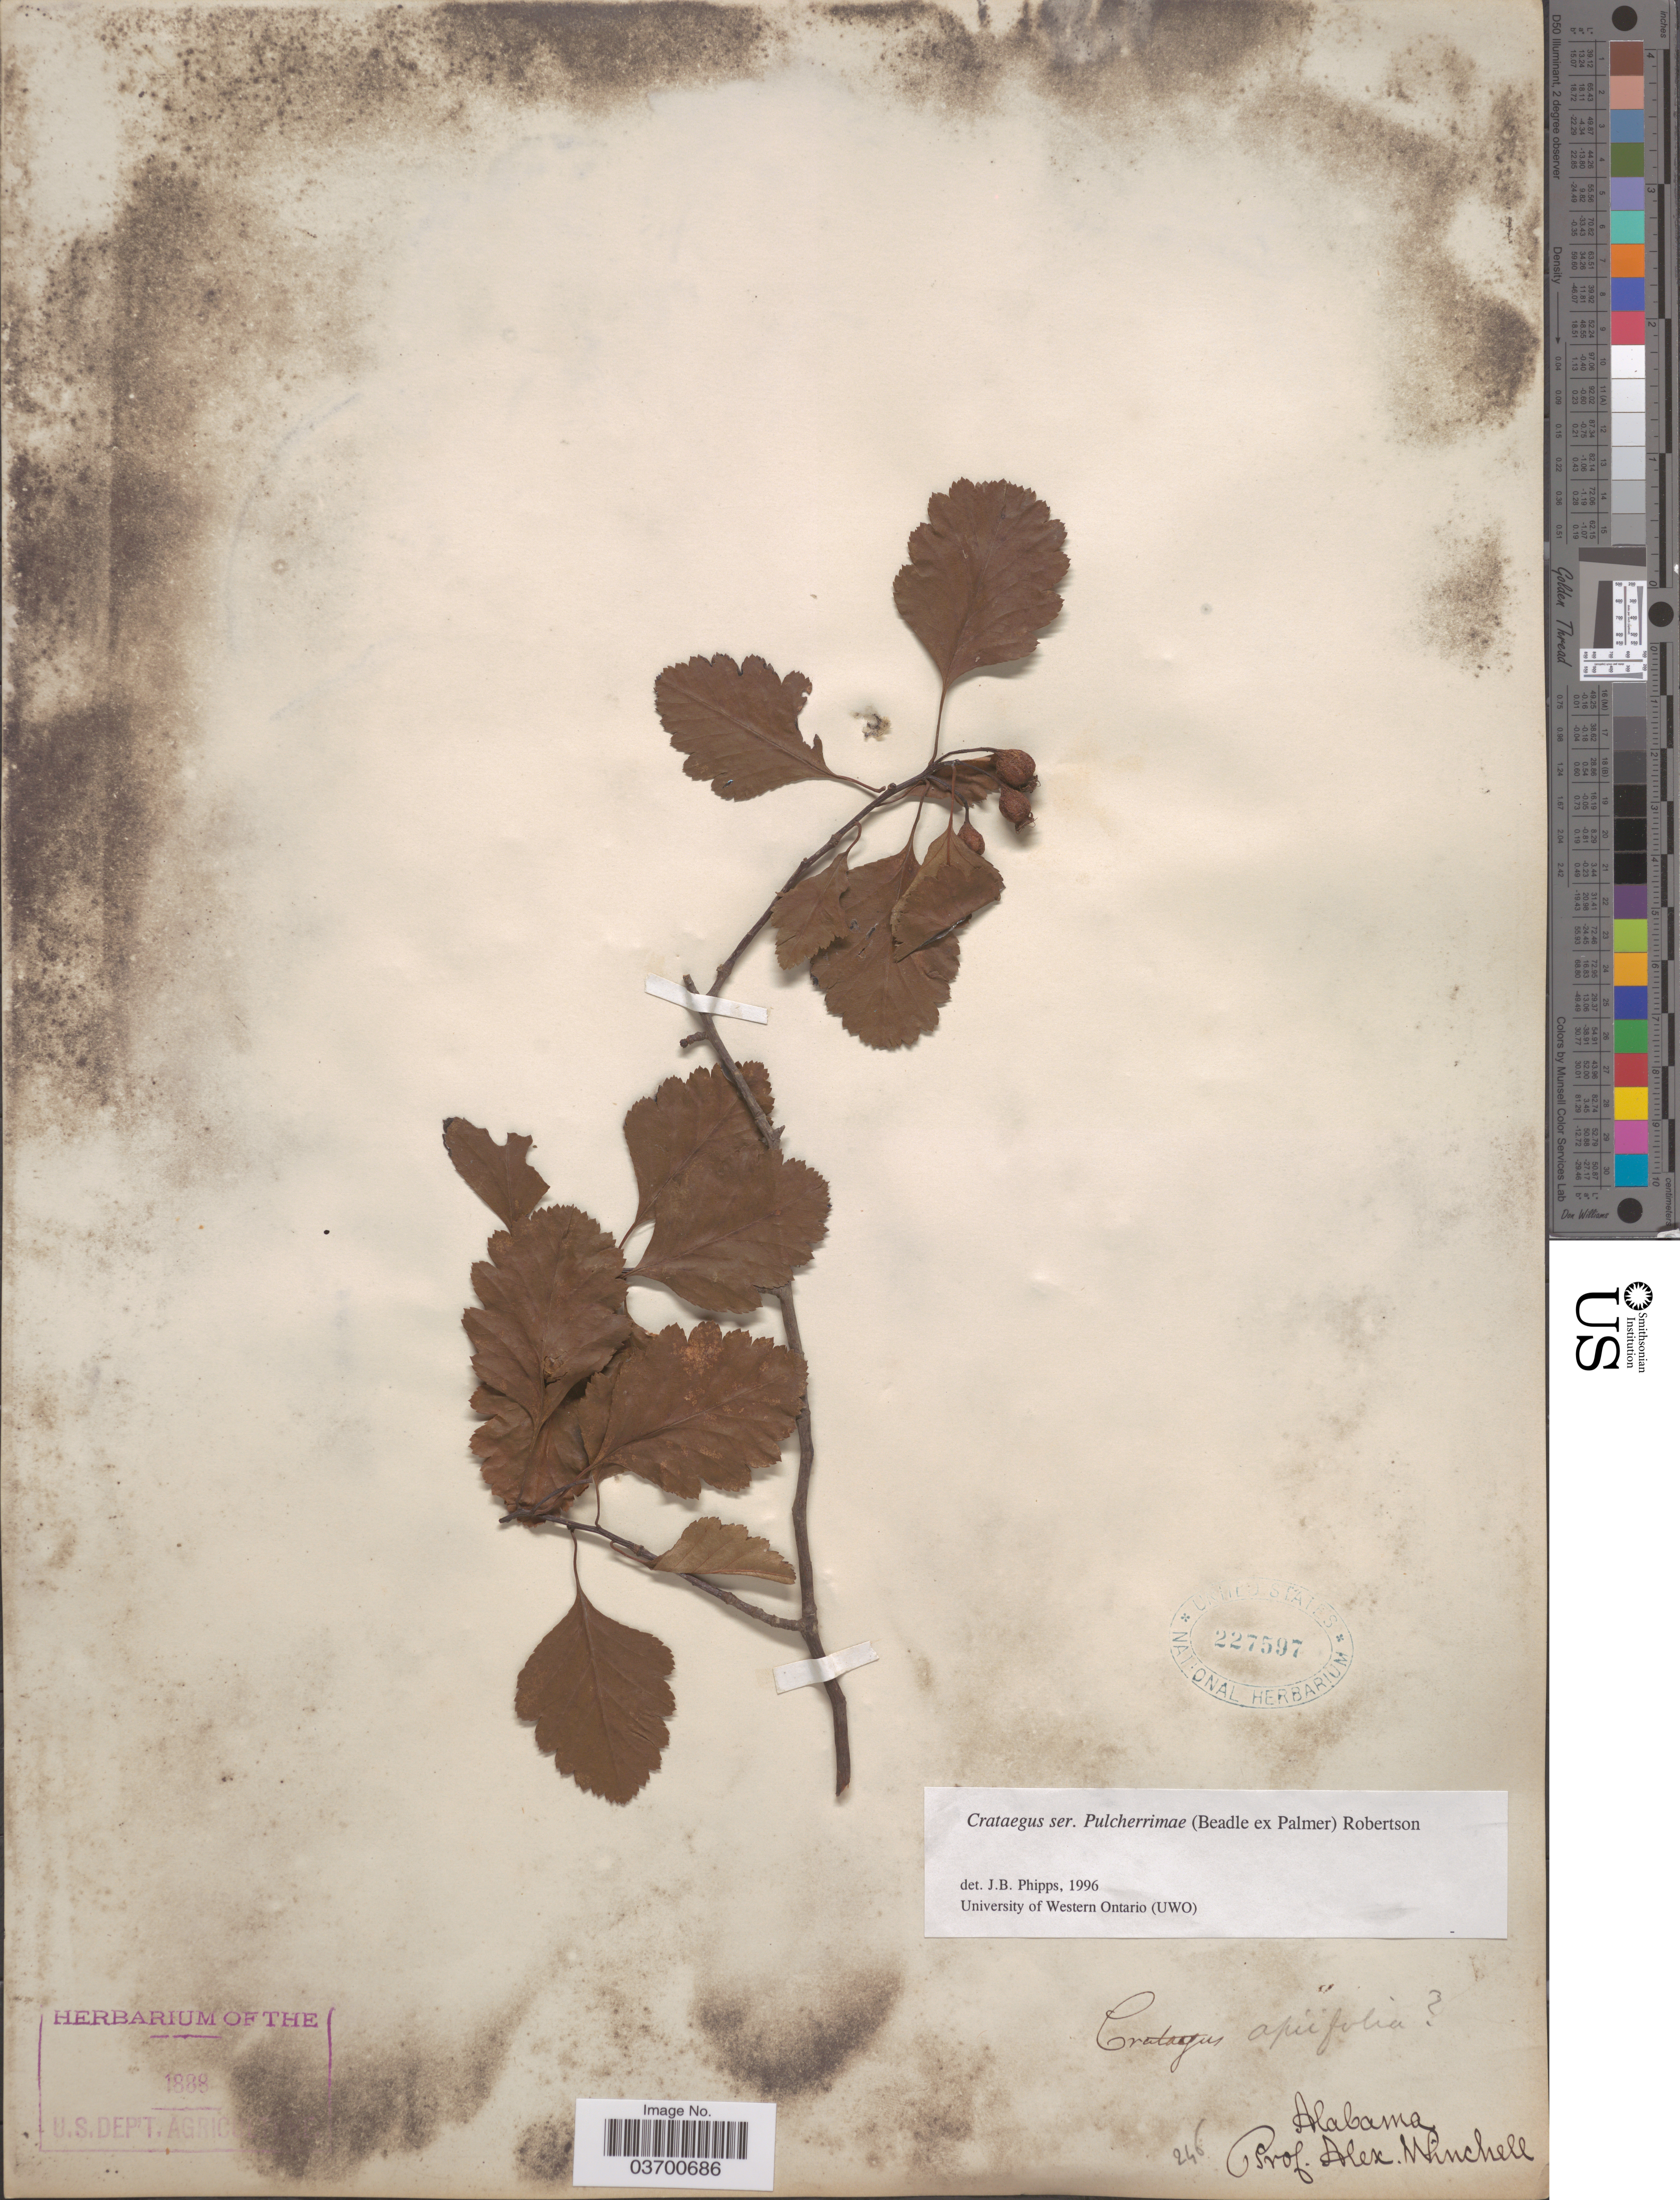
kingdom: Plantae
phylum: Tracheophyta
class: Magnoliopsida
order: Rosales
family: Rosaceae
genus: Crataegus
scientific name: Crataegus marshallii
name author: Eggl.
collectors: A. Winchell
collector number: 246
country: United States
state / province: Alabama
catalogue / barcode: US 227597